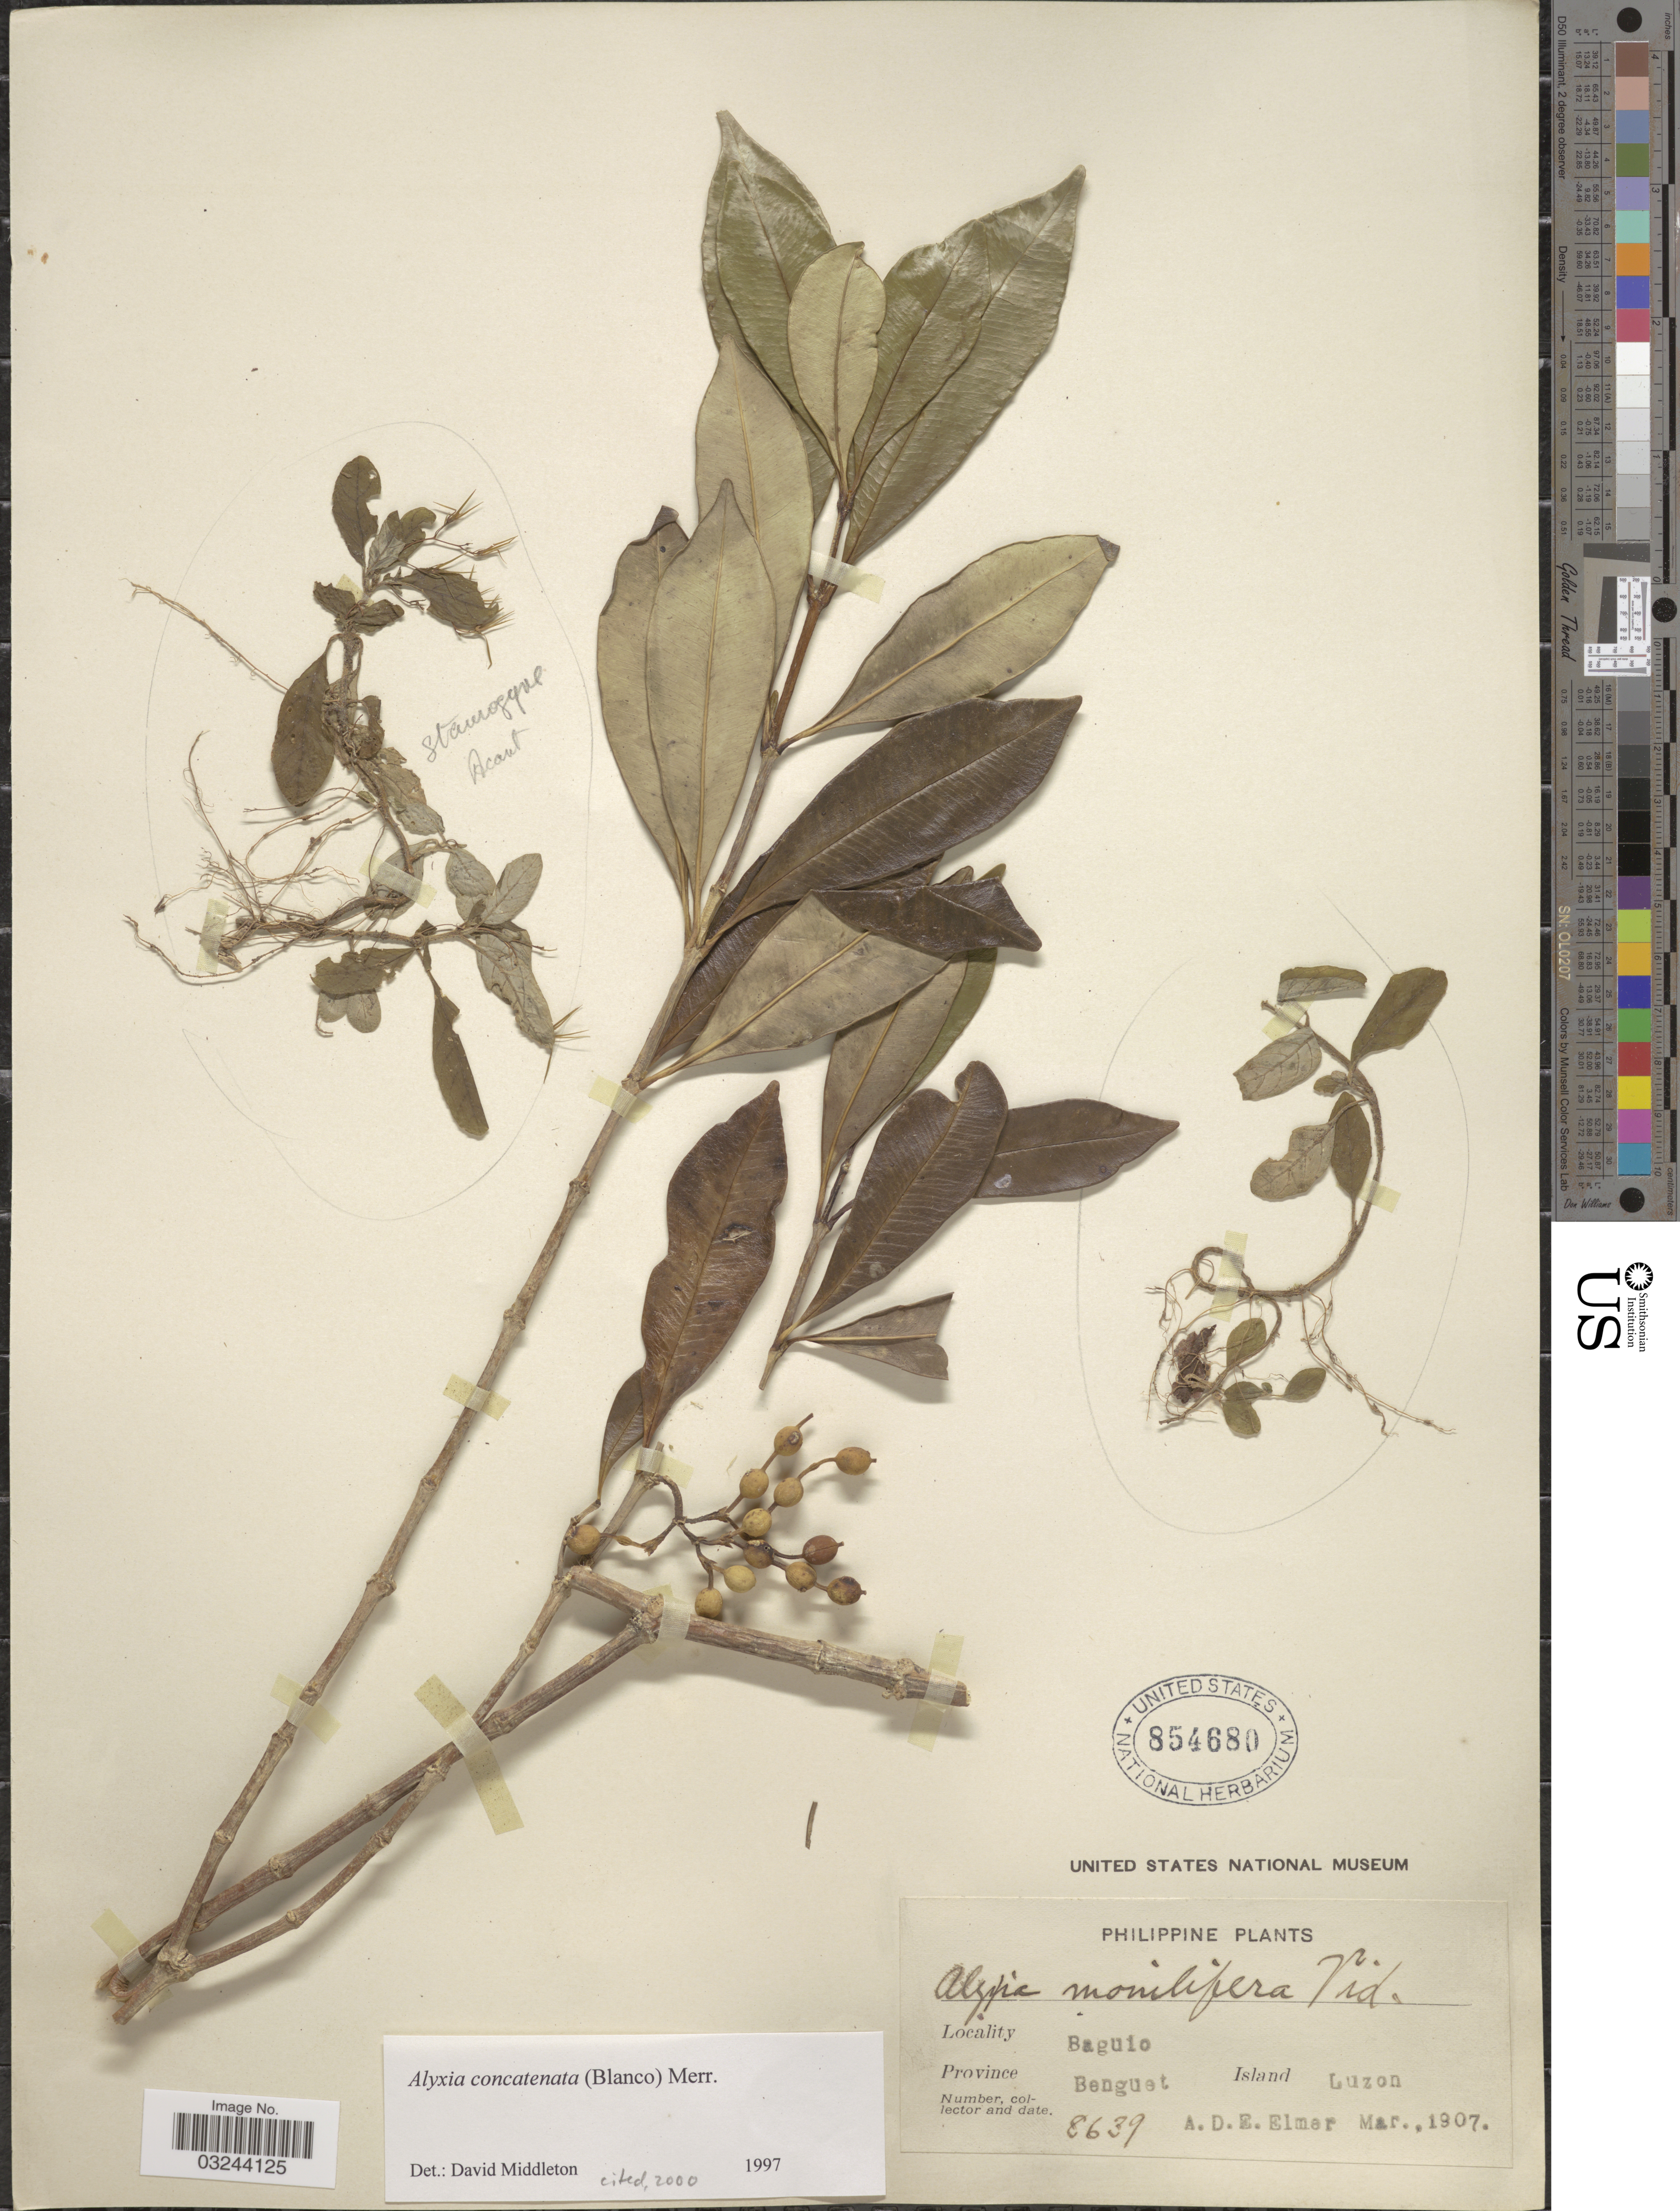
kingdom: Plantae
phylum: Tracheophyta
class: Magnoliopsida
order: Gentianales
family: Apocynaceae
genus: Alyxia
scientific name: Alyxia concatenata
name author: (Blanco) Merr.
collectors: A. D. E. Elmer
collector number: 8639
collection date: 1907-03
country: Philippines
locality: Baguio, Province Benguet, Island Luzon.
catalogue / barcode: US 854680